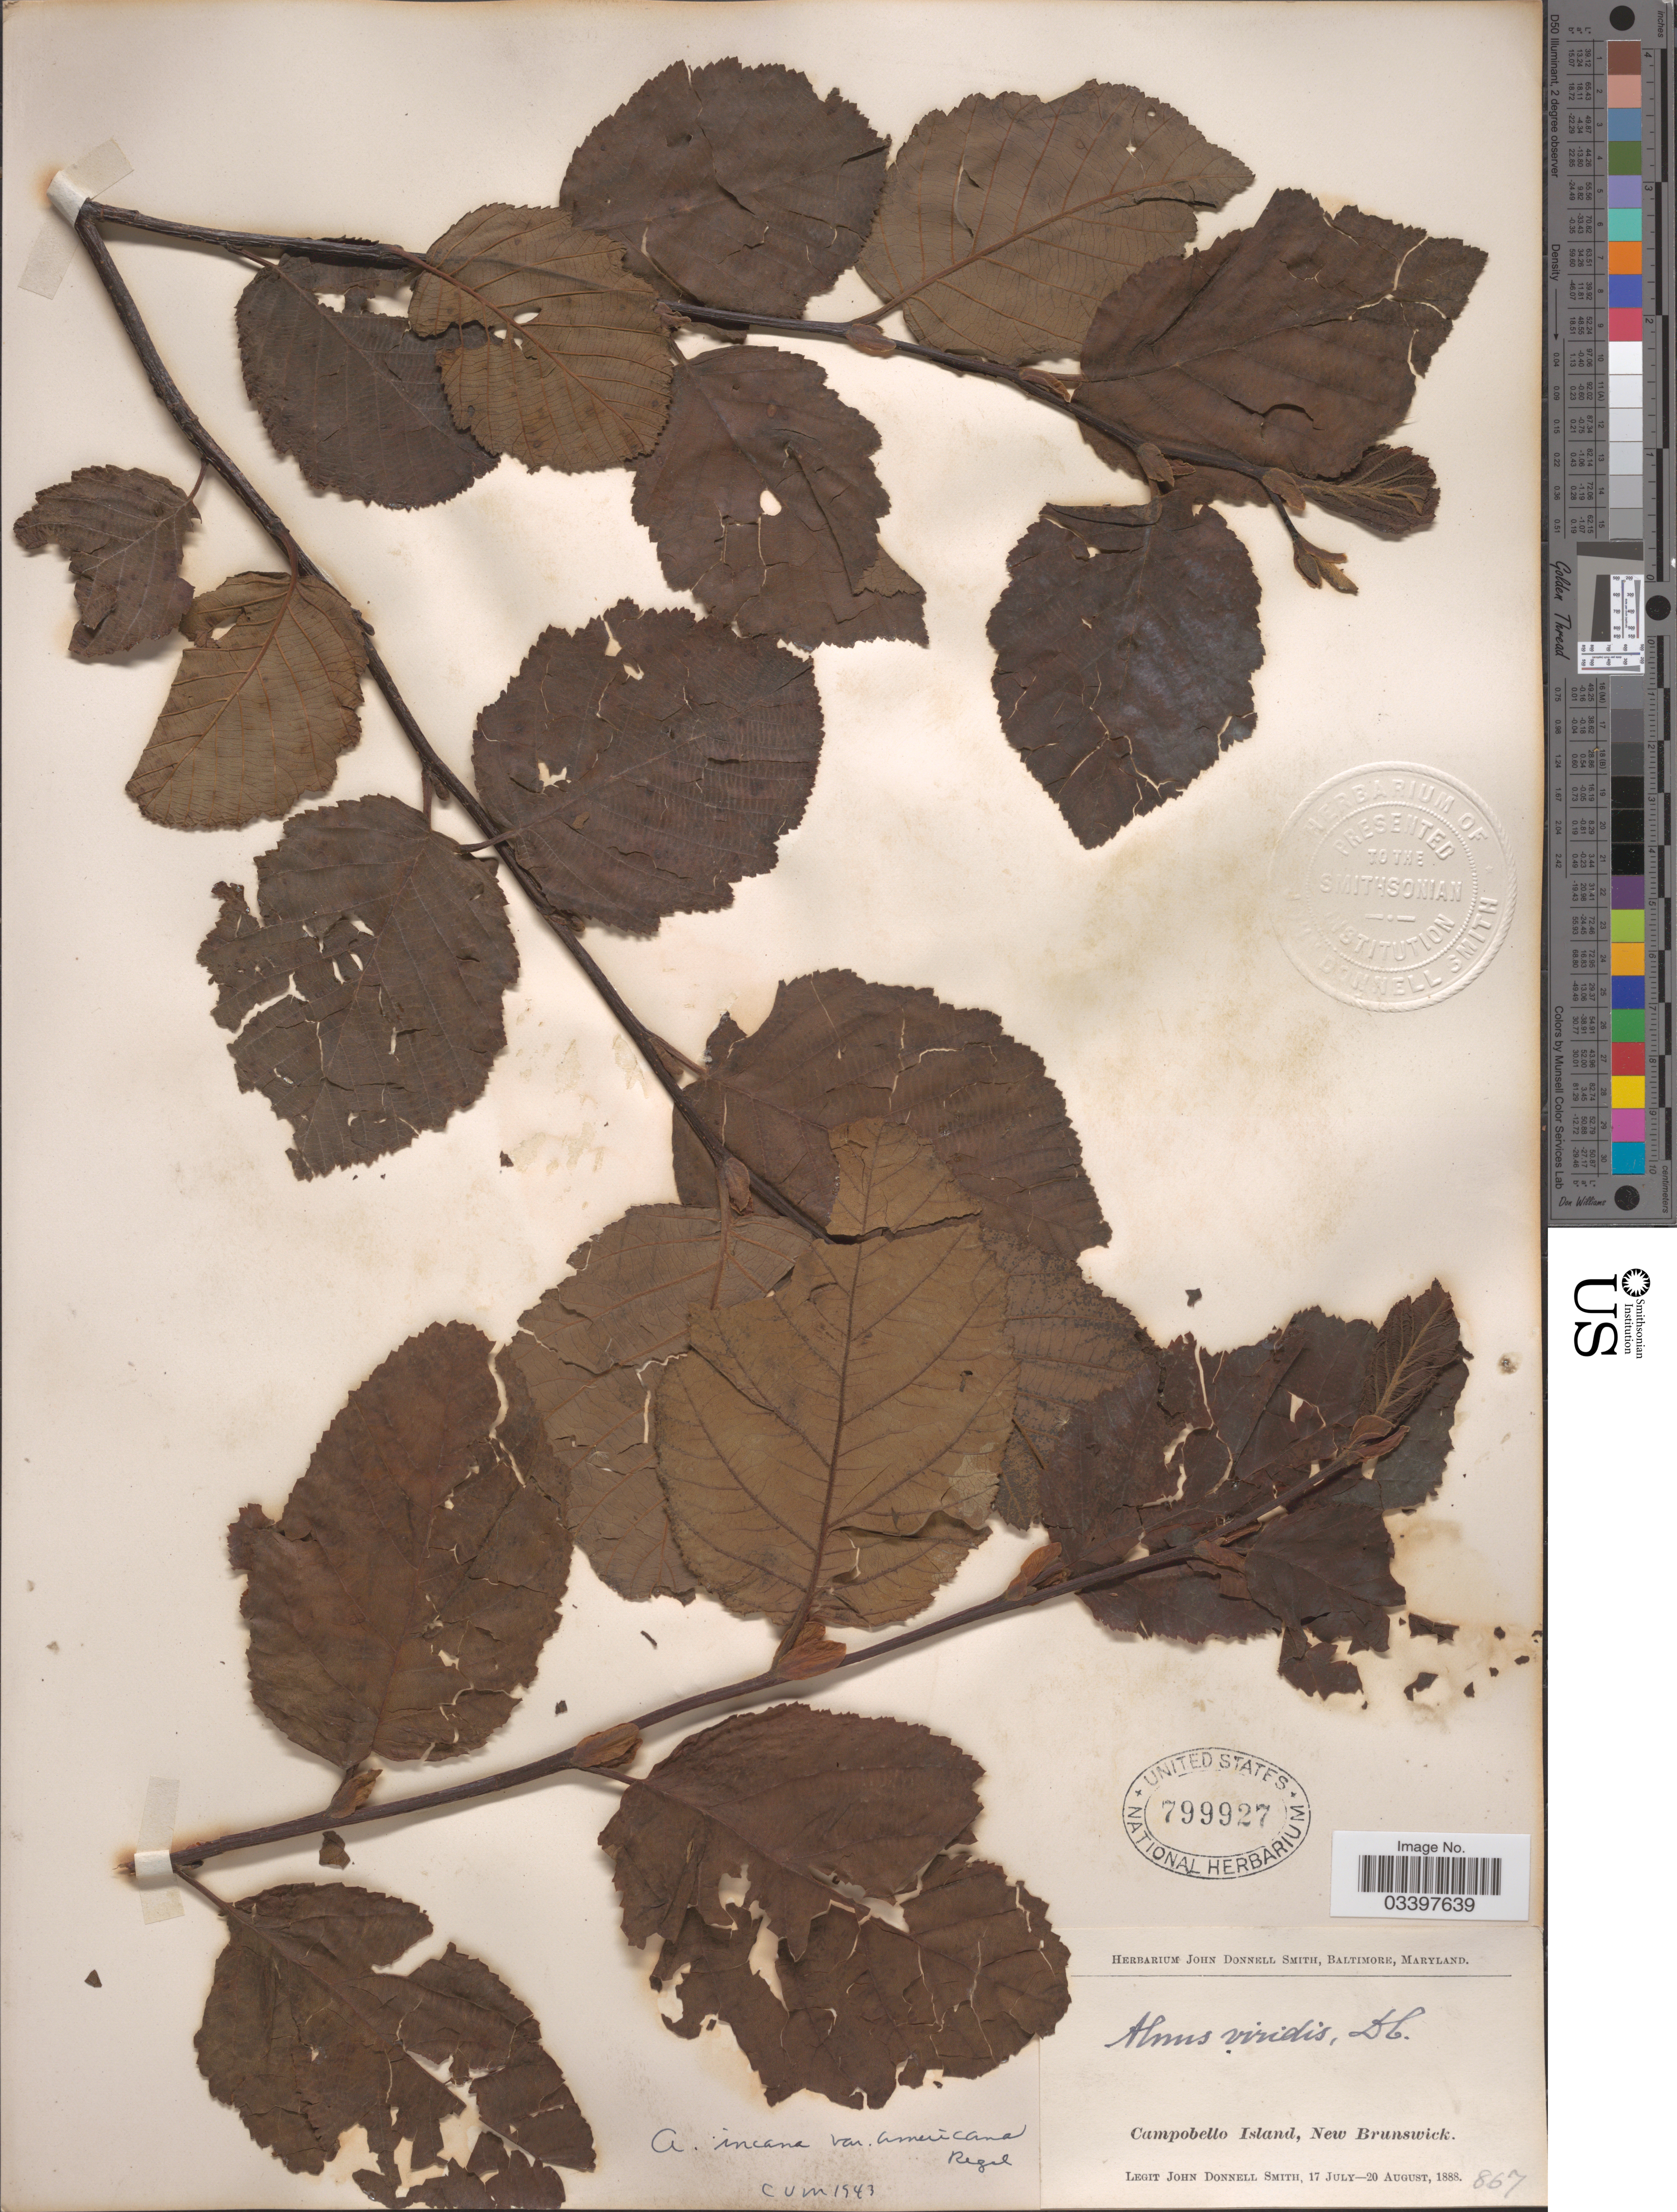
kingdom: Plantae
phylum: Tracheophyta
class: Magnoliopsida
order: Fagales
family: Betulaceae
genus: Alnus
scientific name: Alnus incana subsp. rugosa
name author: (Du Roi) R.T. Clausen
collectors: J. Donnell Smith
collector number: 867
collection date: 1888-07-17/1888-08-20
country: Canada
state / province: New Brunswick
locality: Campobello Island.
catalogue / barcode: US 799927